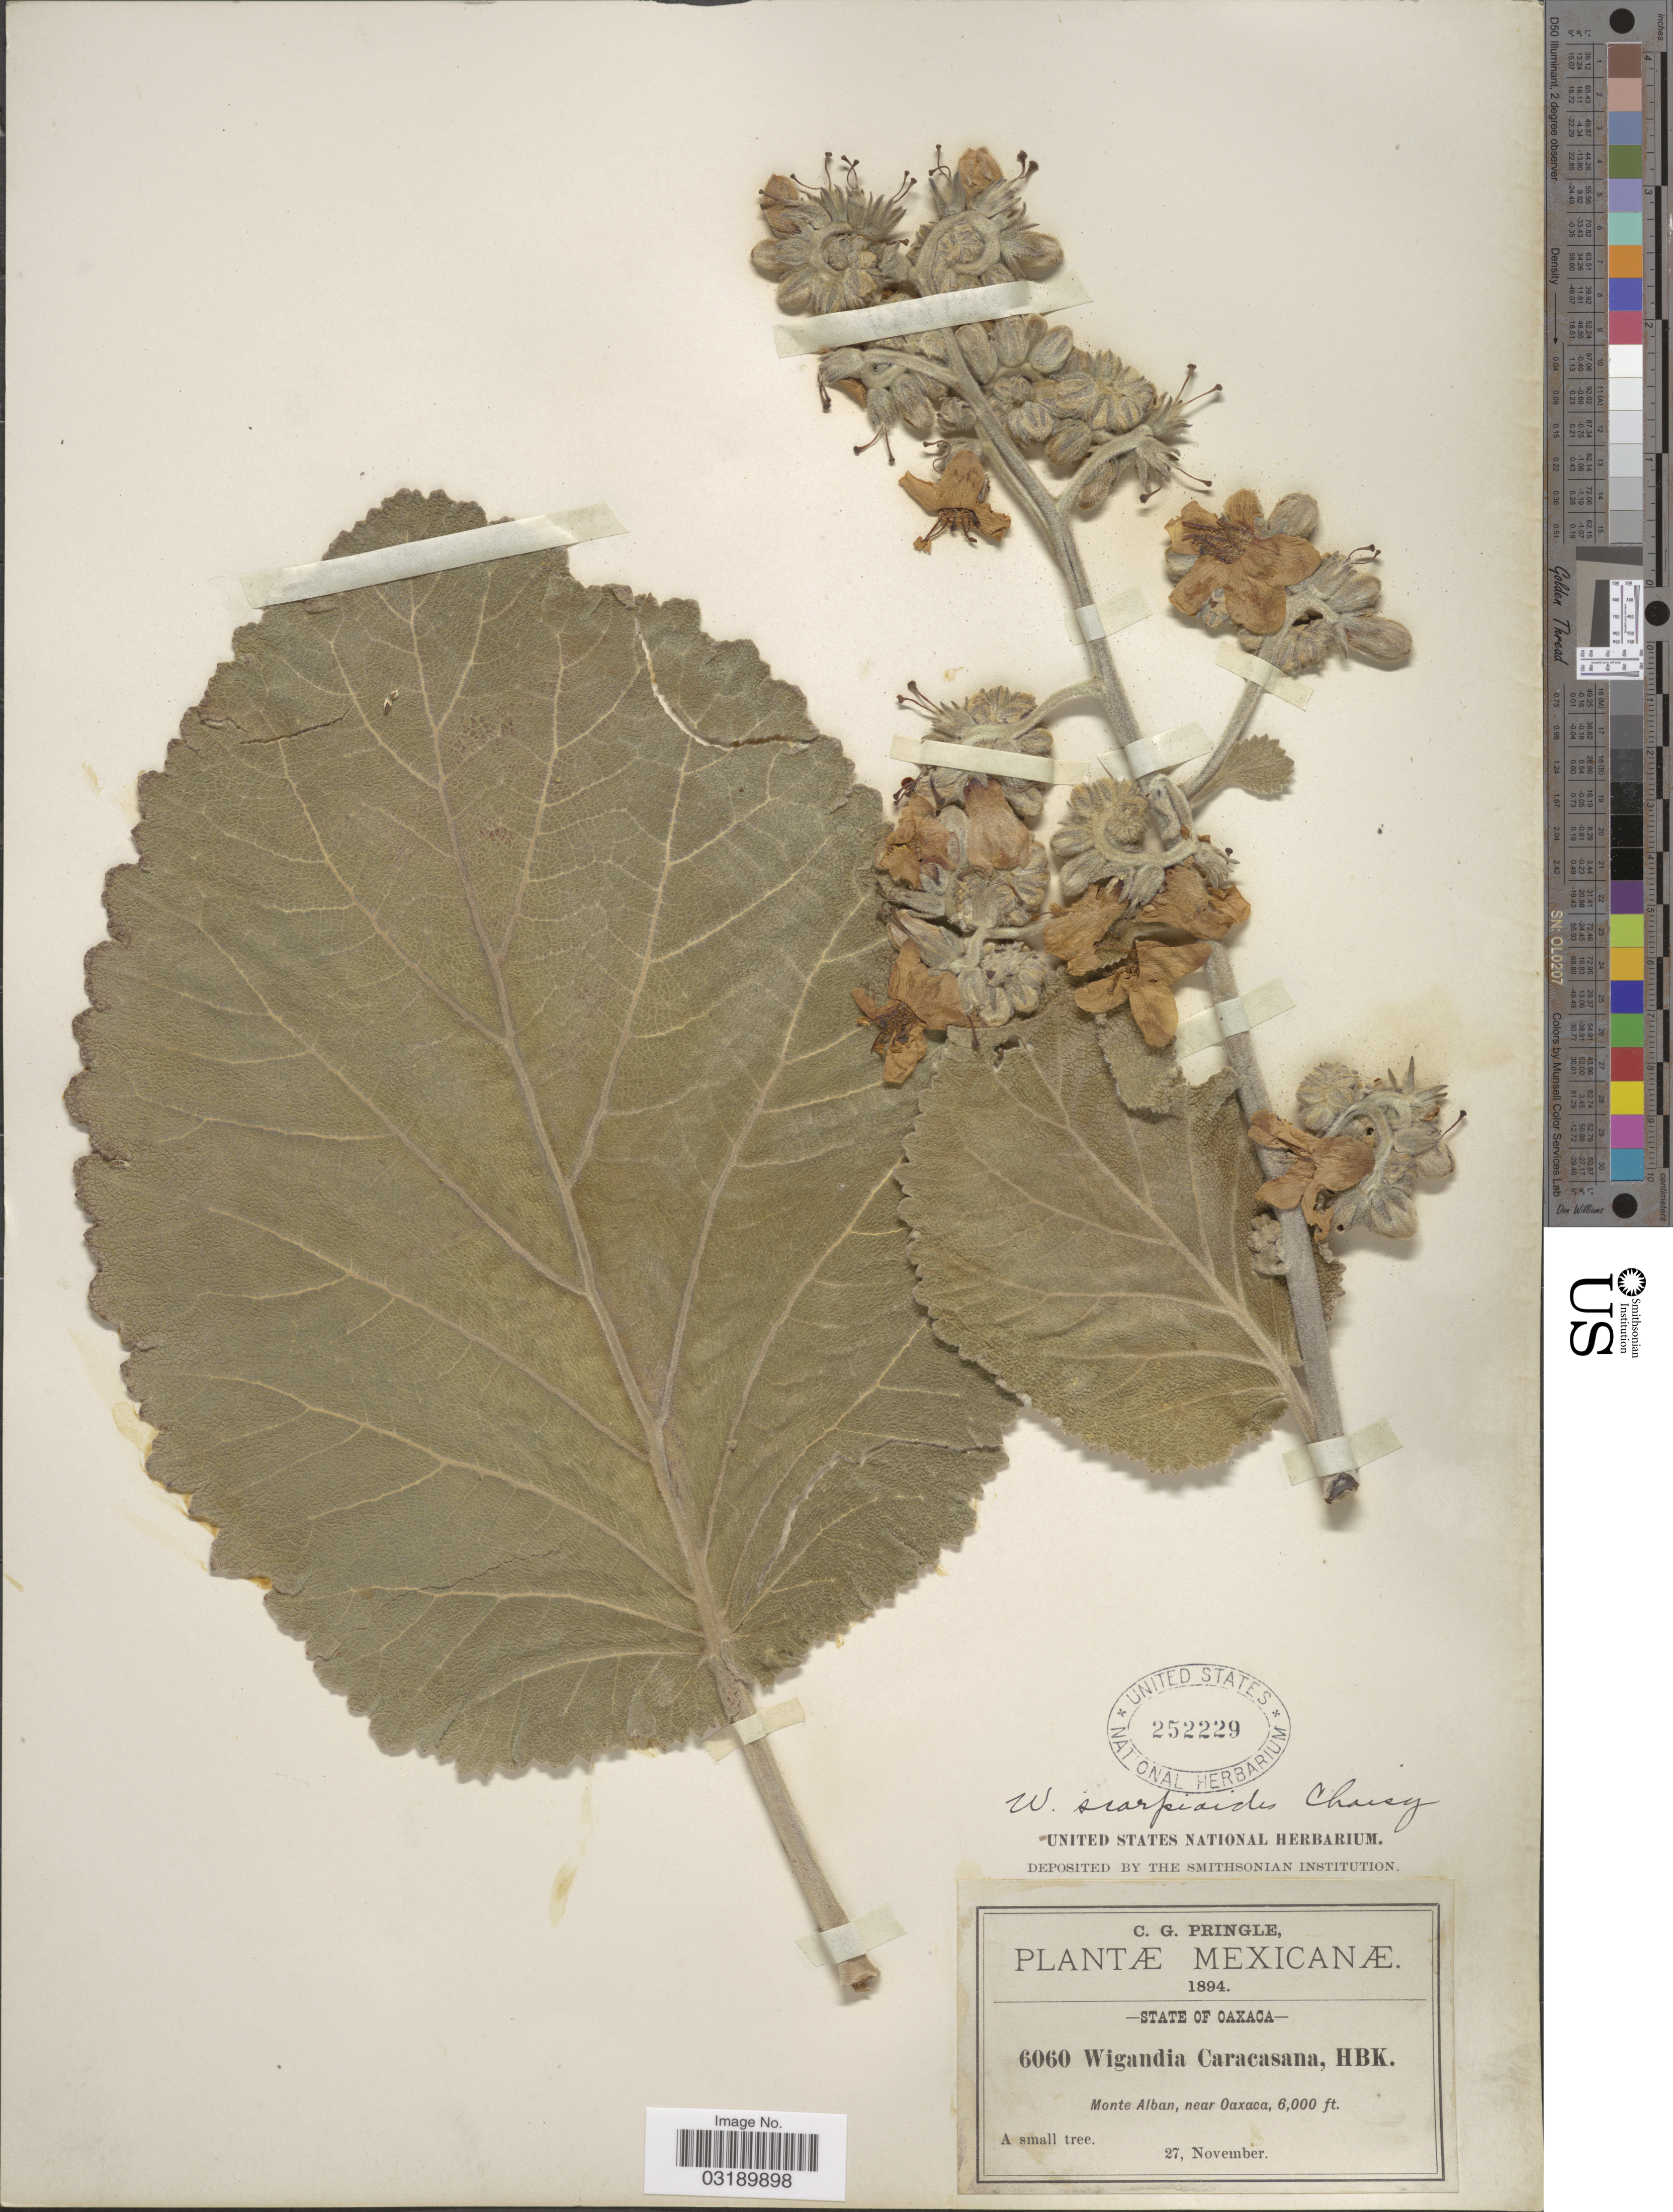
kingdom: Plantae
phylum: Tracheophyta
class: Magnoliopsida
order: Boraginales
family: Namaceae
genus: Wigandia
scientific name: Wigandia scorpioides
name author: Choisy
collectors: C. G. Pringle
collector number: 6060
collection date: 1894-11-27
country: Mexico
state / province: Oaxaca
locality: Monte Alban, near Oaxaca.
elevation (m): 1829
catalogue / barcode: US 252229